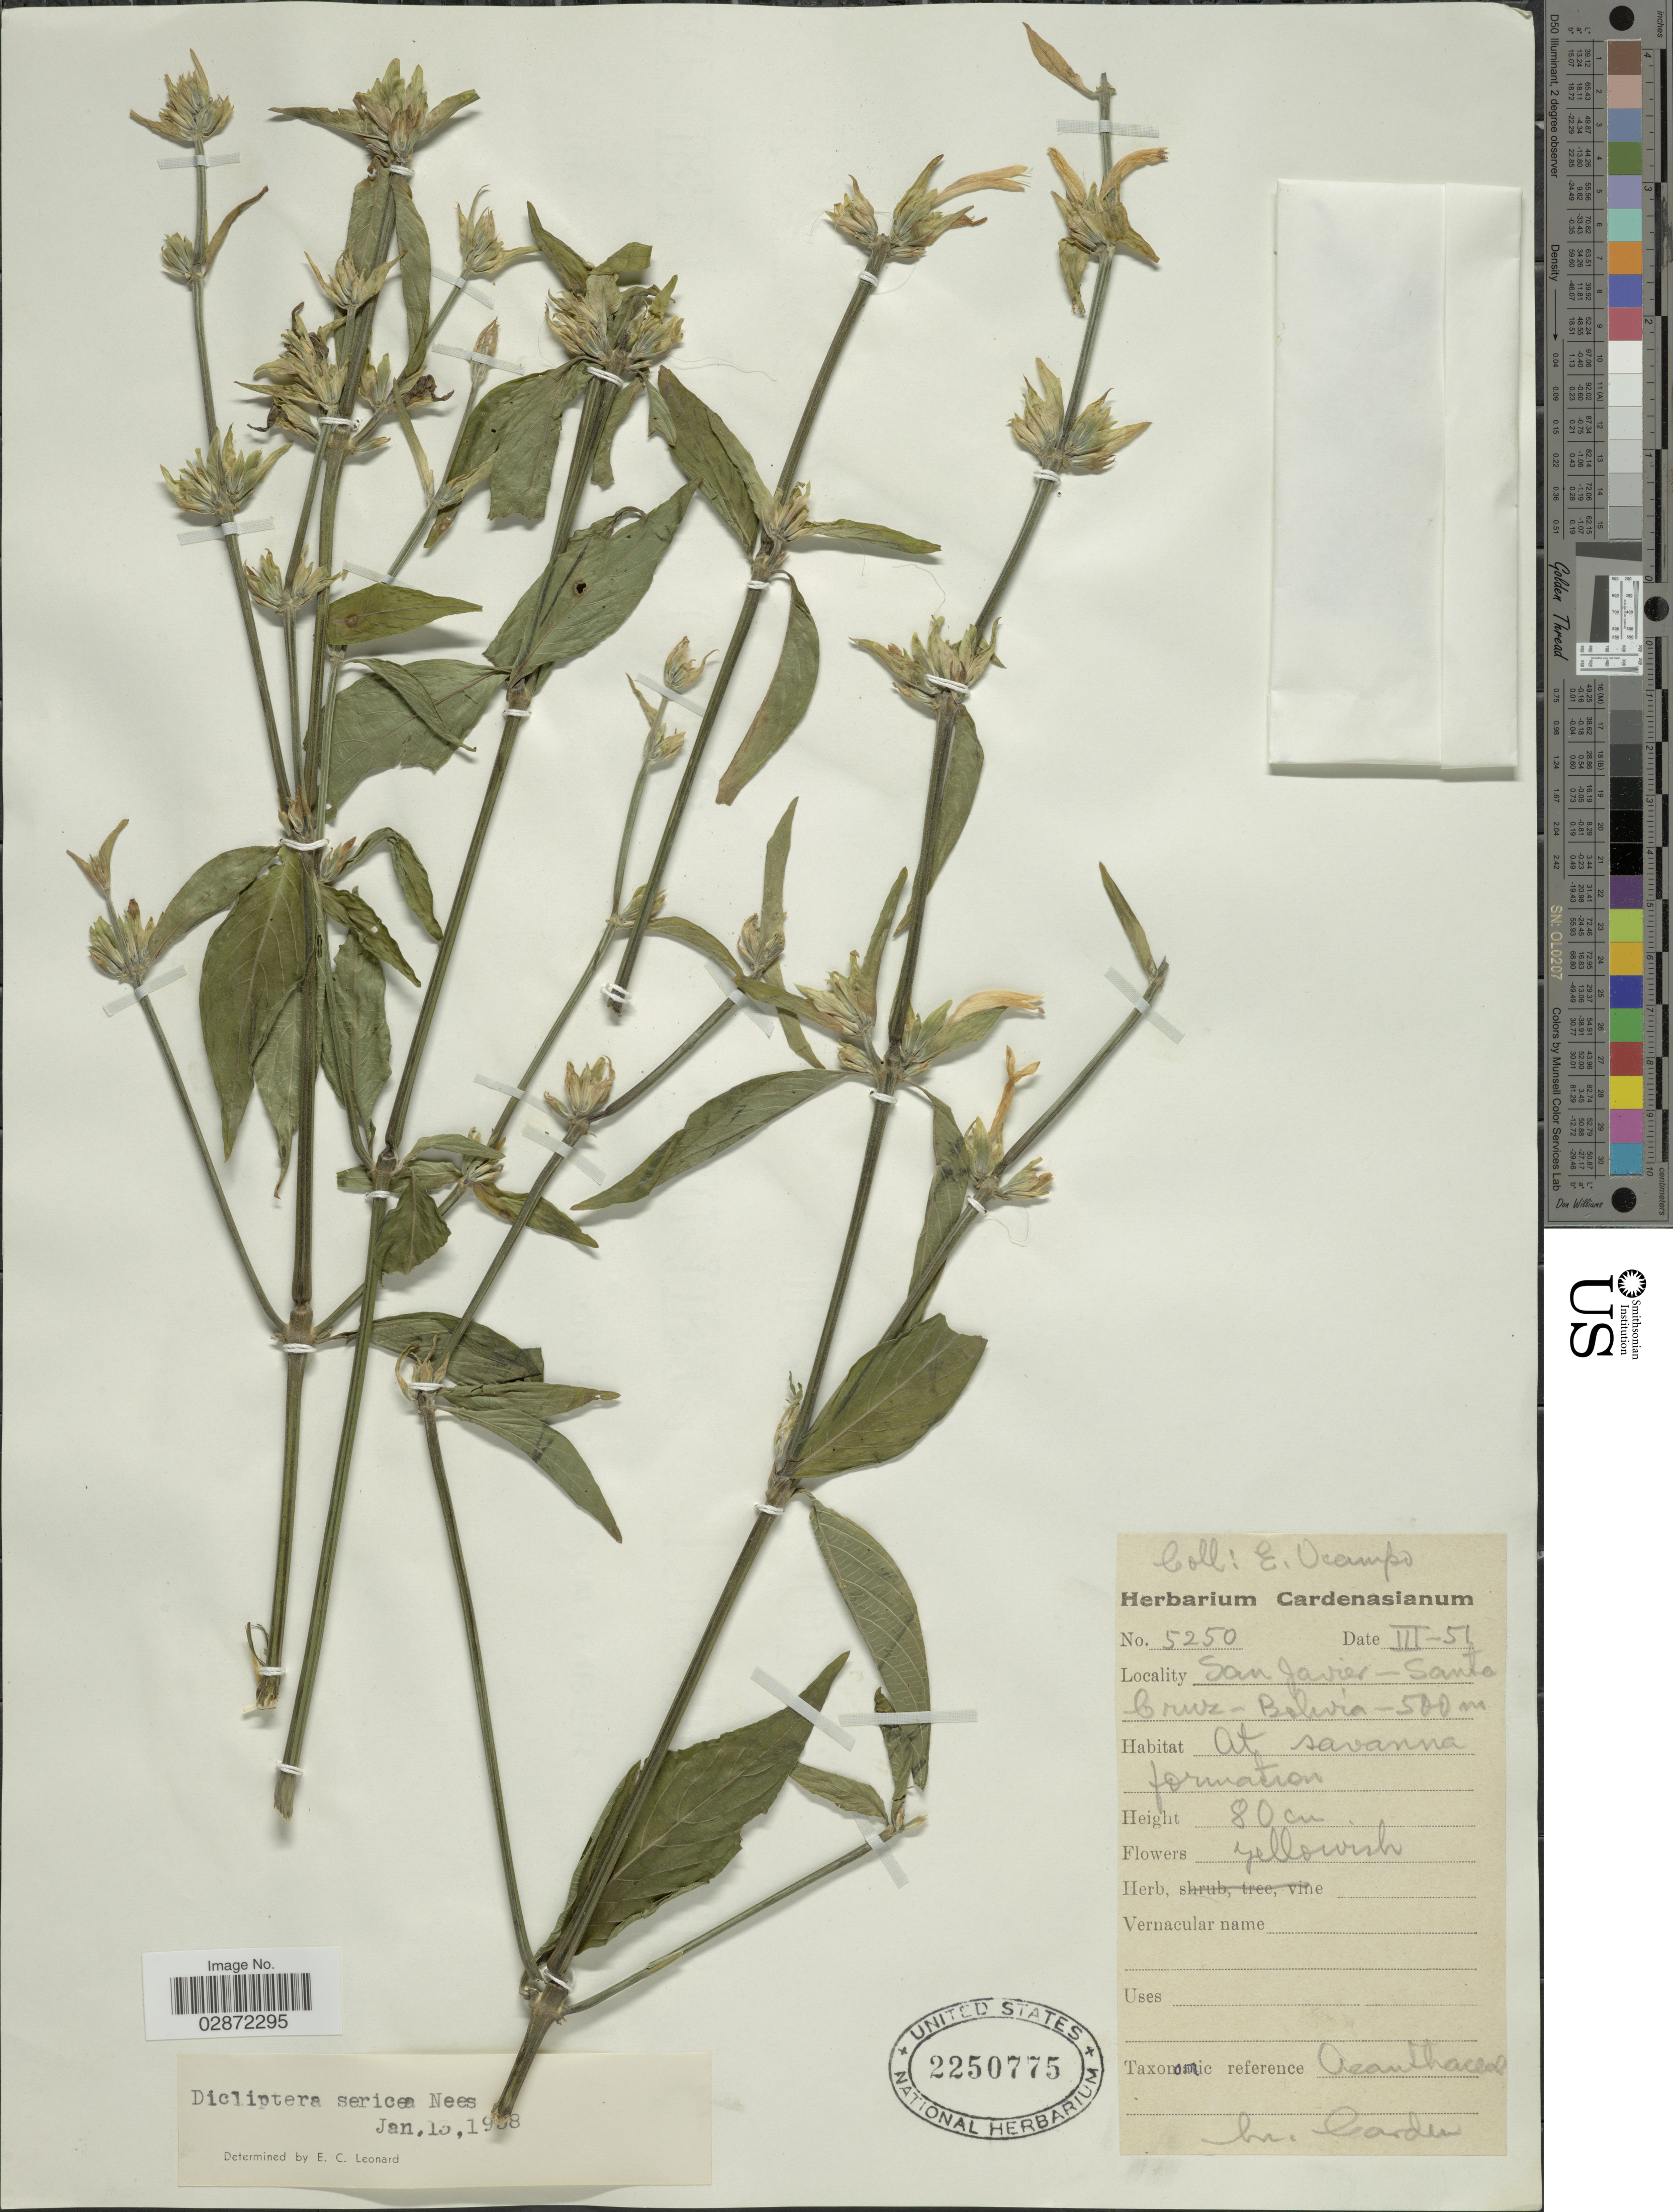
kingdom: Plantae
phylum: Tracheophyta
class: Magnoliopsida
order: Lamiales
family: Acanthaceae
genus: Dicliptera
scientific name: Dicliptera squarrosa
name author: Nees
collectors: E. Ocampo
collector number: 5250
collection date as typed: Transcribed d/m/y: /3/51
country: Bolivia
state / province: Santa Cruz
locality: San Javier.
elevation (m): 500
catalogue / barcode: US 2250775